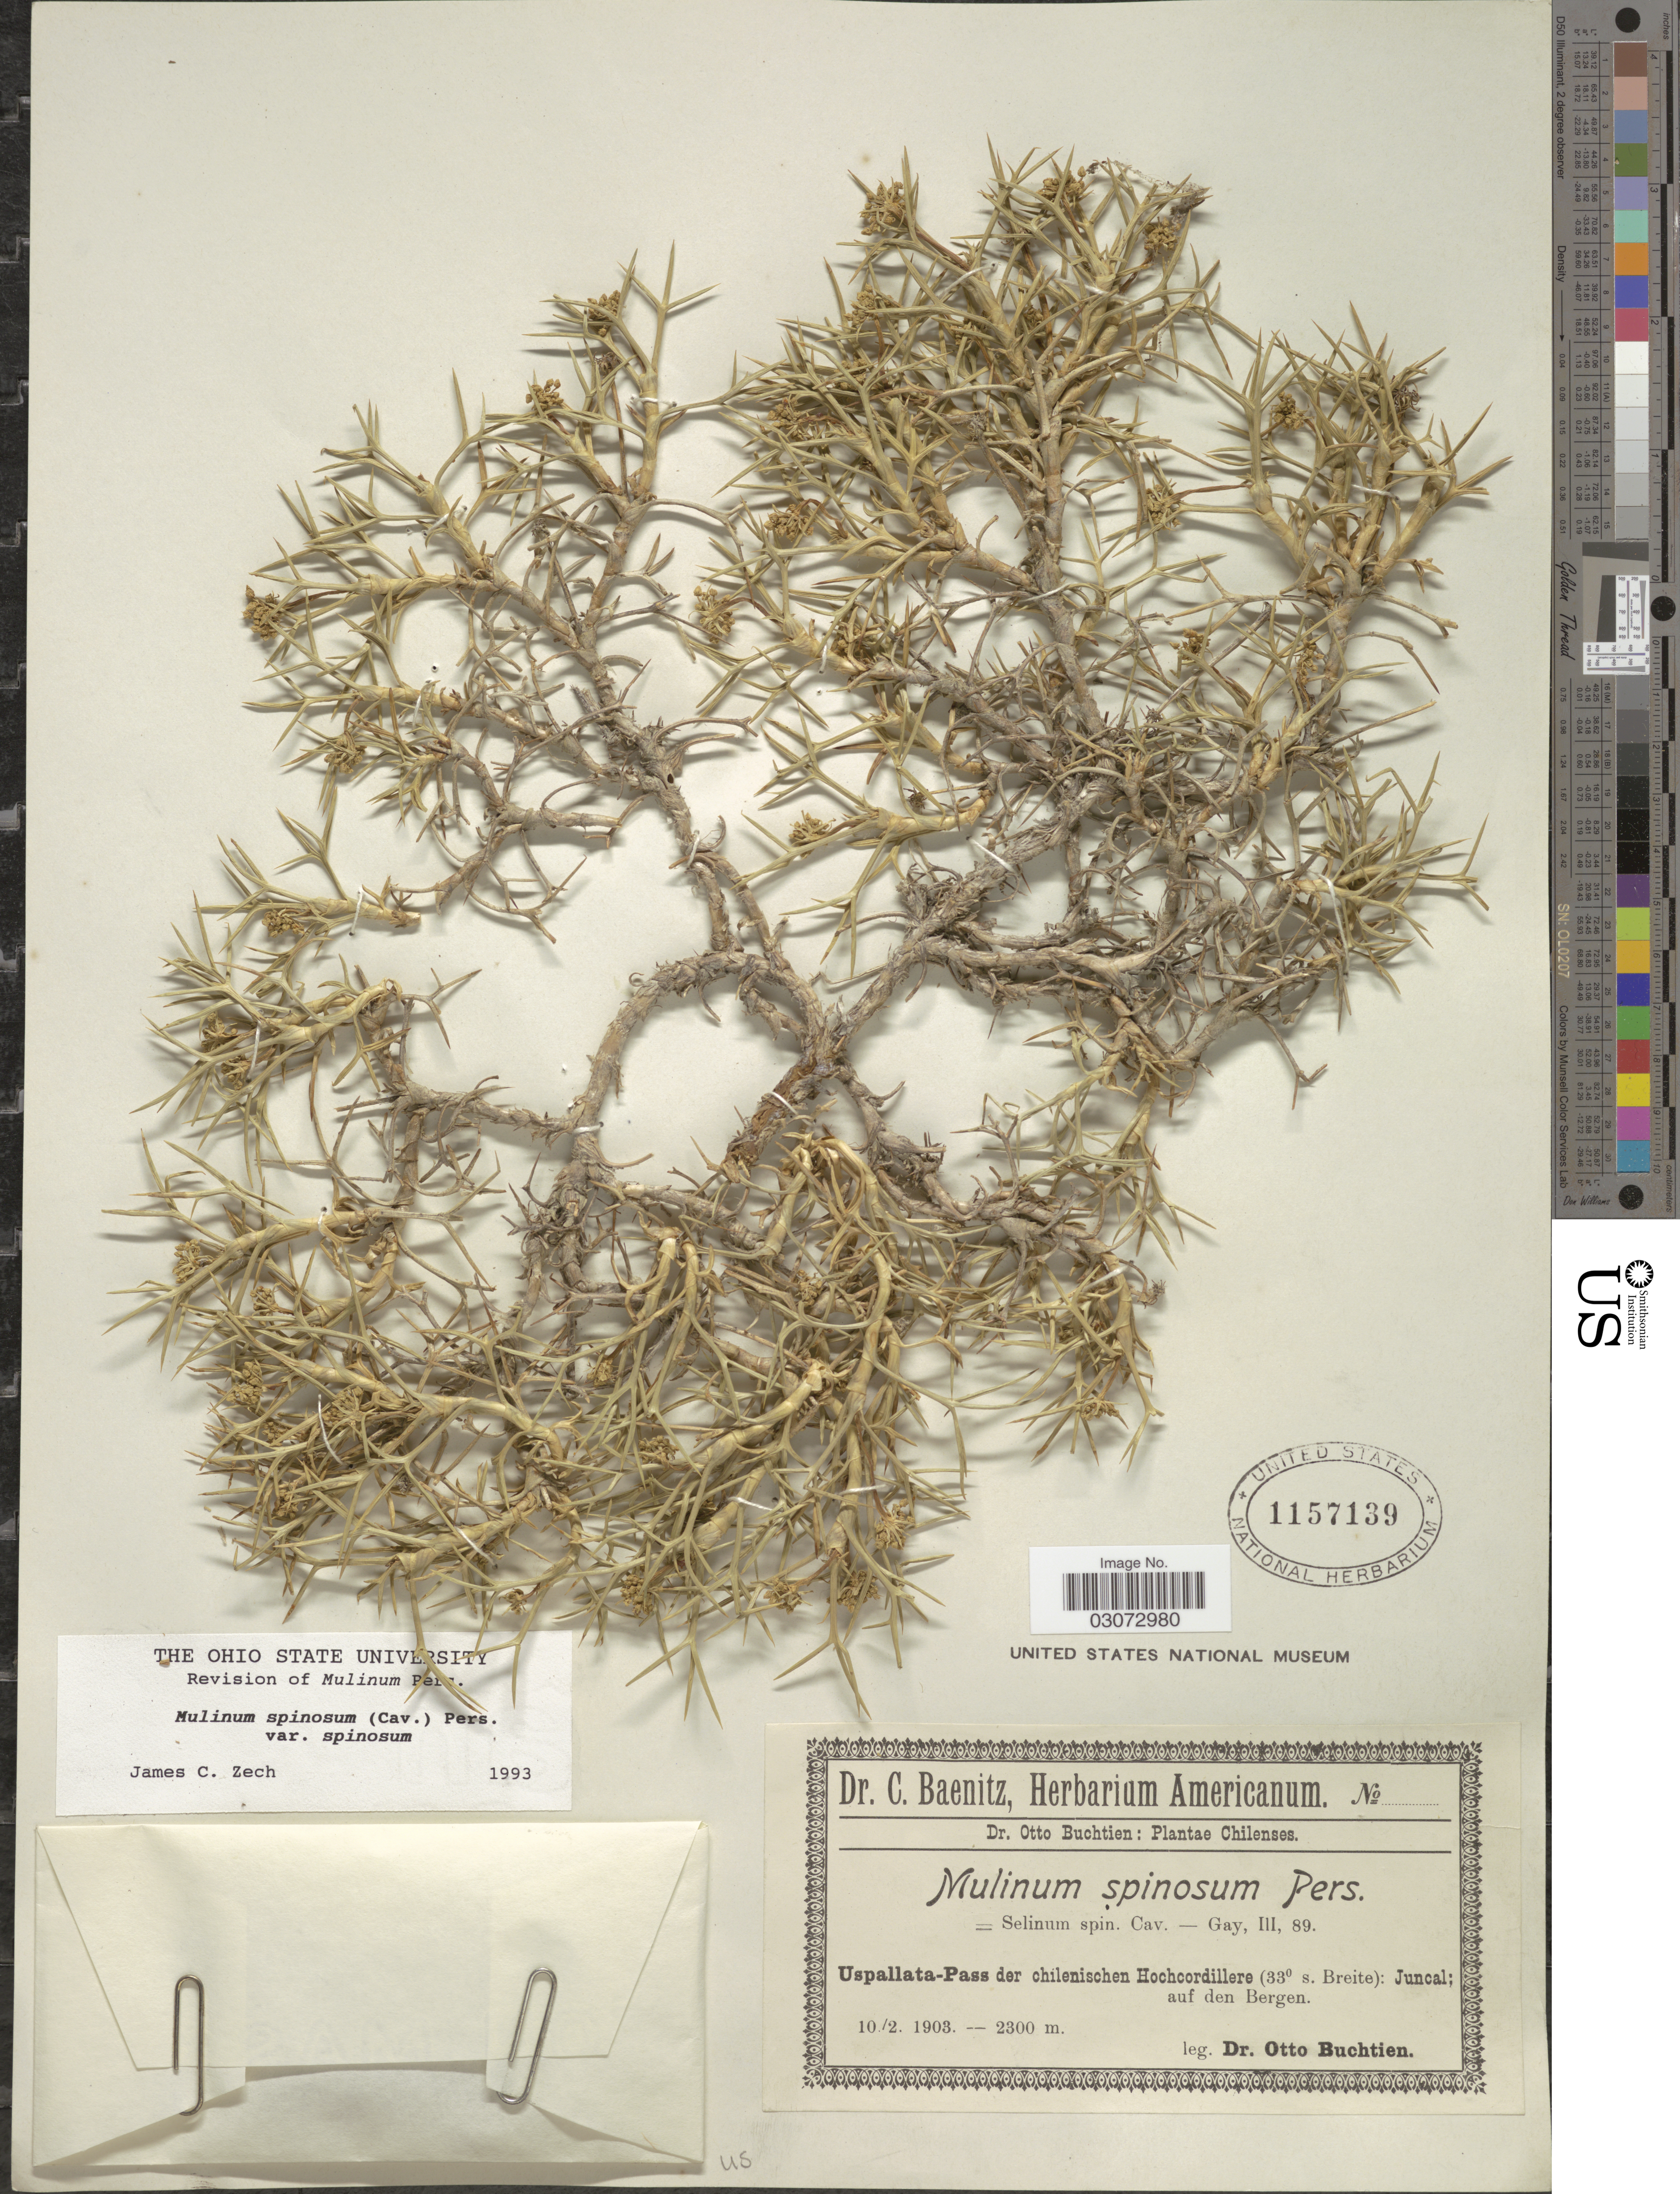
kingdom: Plantae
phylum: Tracheophyta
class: Magnoliopsida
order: Apiales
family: Apiaceae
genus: Mulinum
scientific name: Mulinum spinosum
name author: Pers.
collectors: O. Buchtien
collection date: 1903-02-10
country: Chile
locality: Uspallata-Pass der chilenischen Hochcordillere (Breite): Juncal; auf den Bergen.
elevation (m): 2300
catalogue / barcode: US 1157139